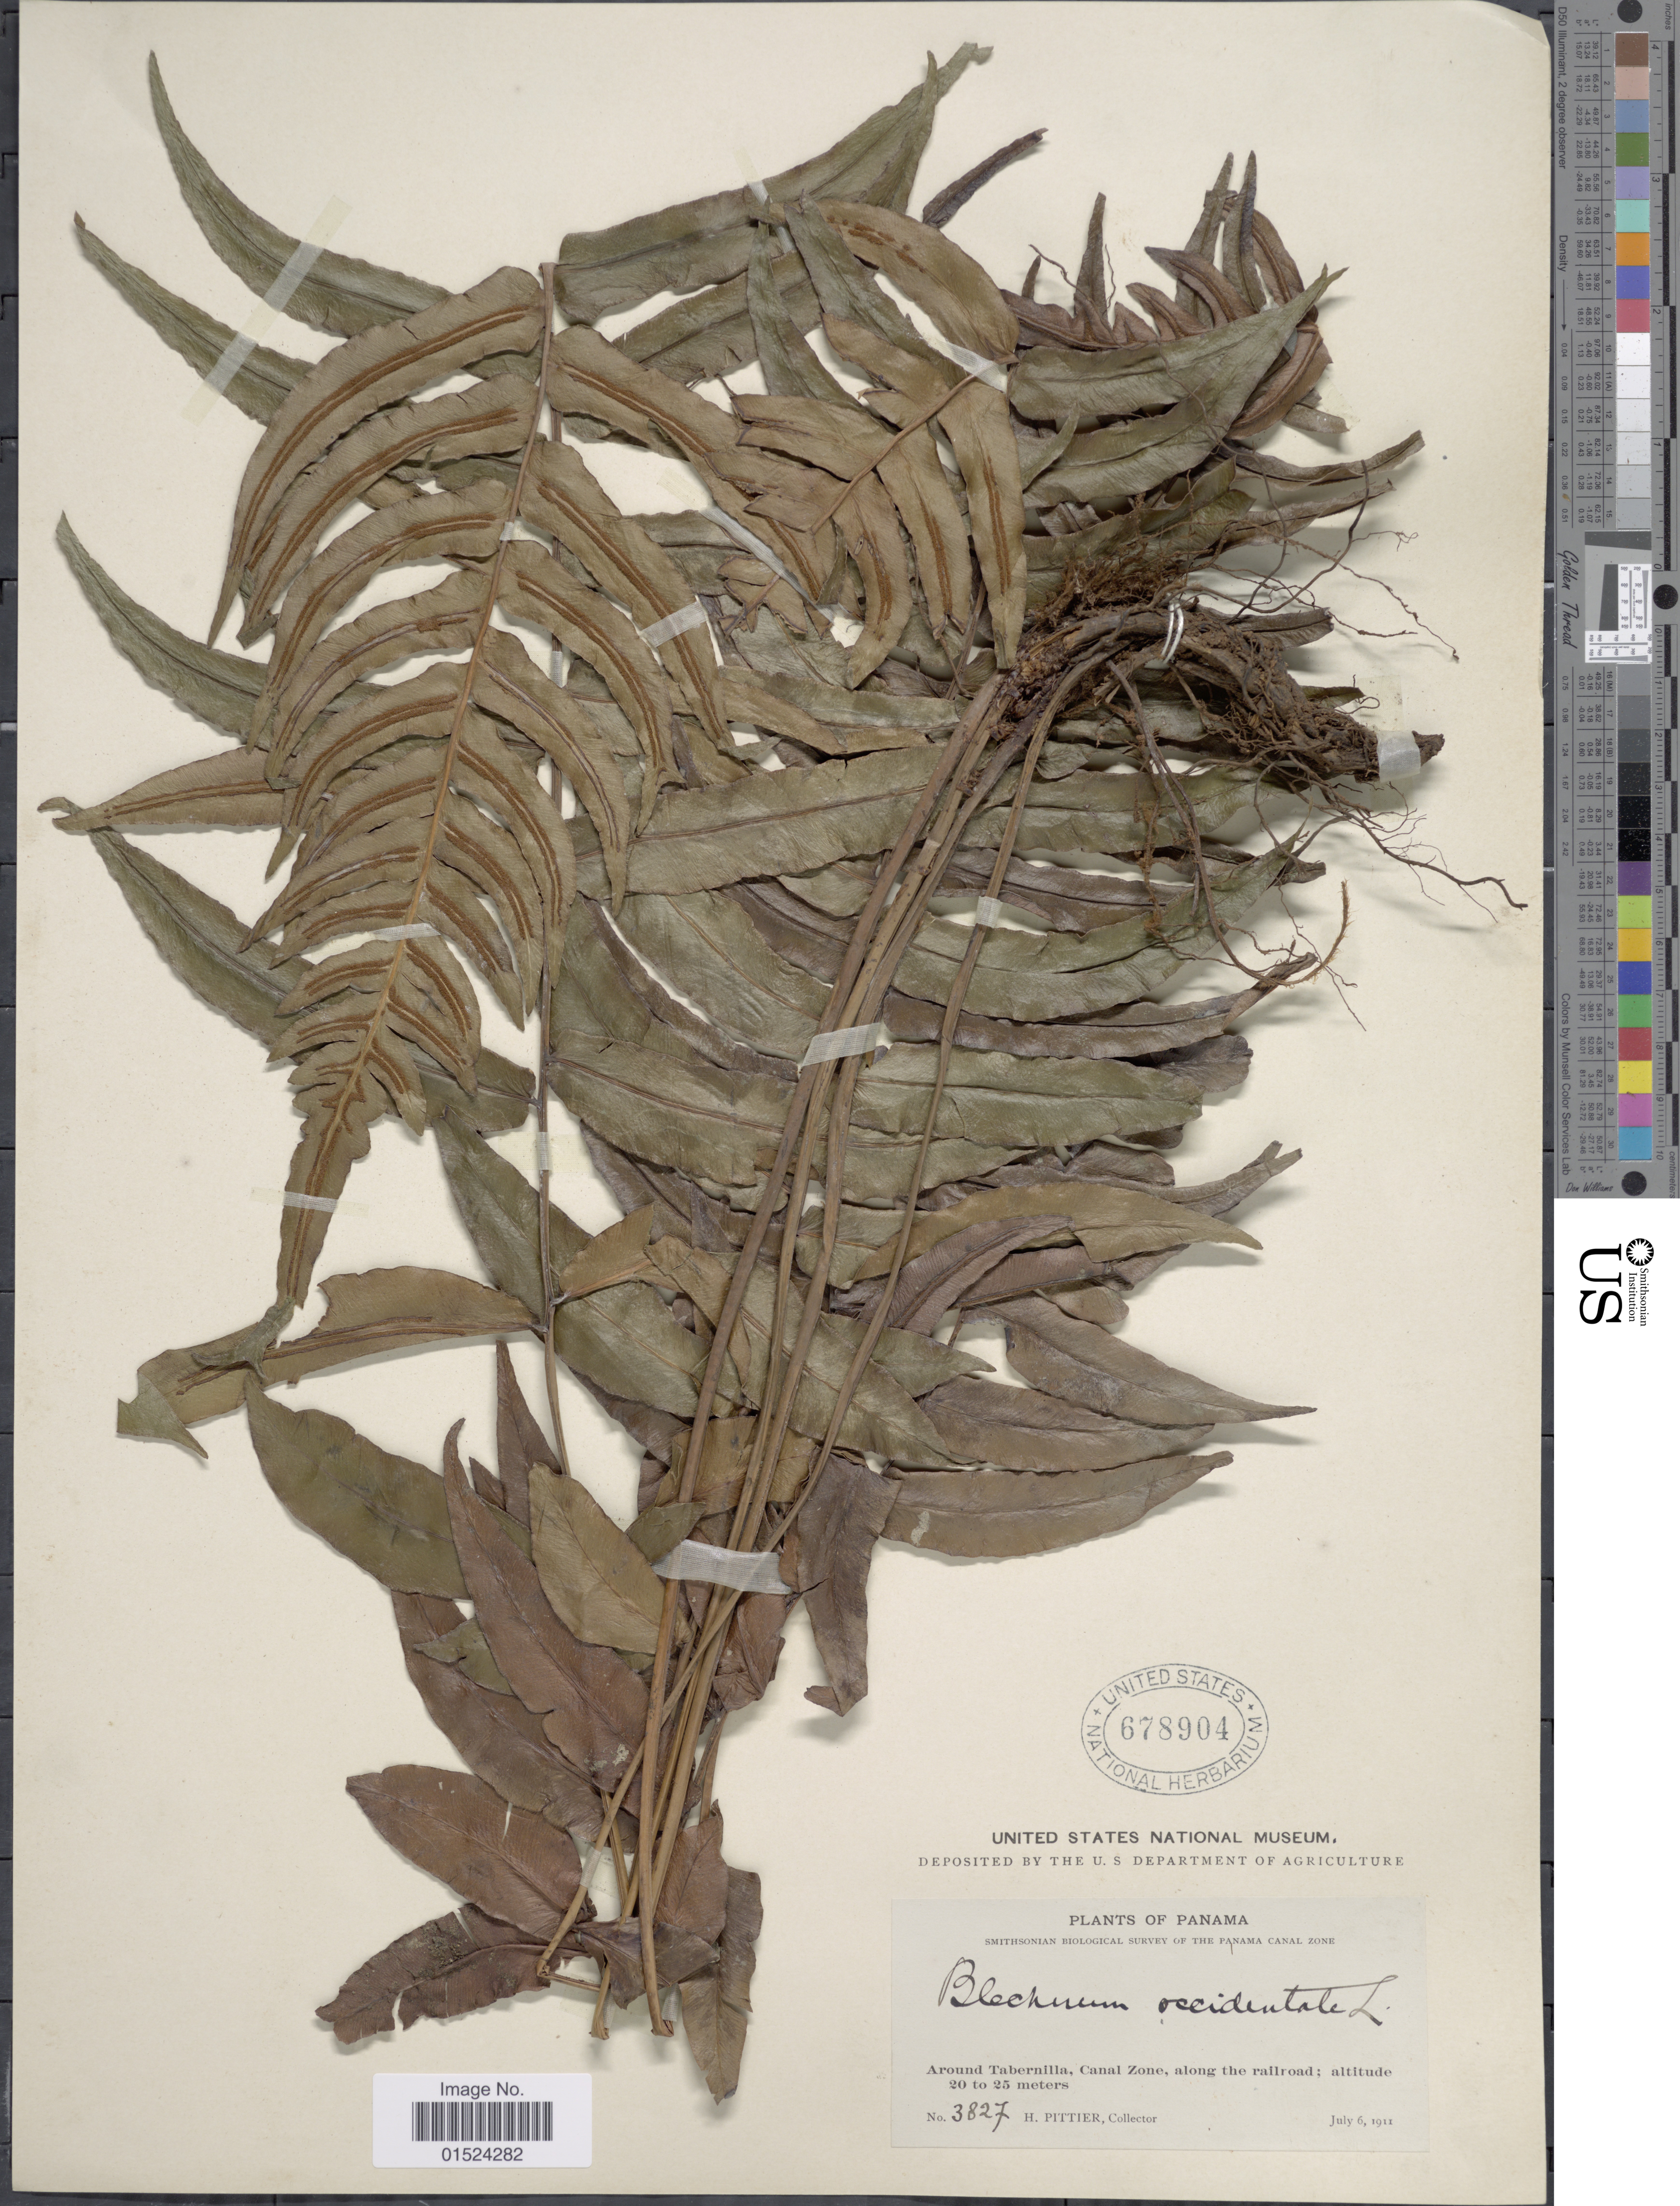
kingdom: Plantae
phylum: Tracheophyta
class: Polypodiopsida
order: Polypodiales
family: Blechnaceae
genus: Blechnum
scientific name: Blechnum occidentale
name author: L.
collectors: H. F. Pittier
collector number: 3827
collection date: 1911-07-06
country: Panama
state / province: Colón / Panamá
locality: Around Tabernilla, Canal Zone, along the railroad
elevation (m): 20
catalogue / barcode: US 678904